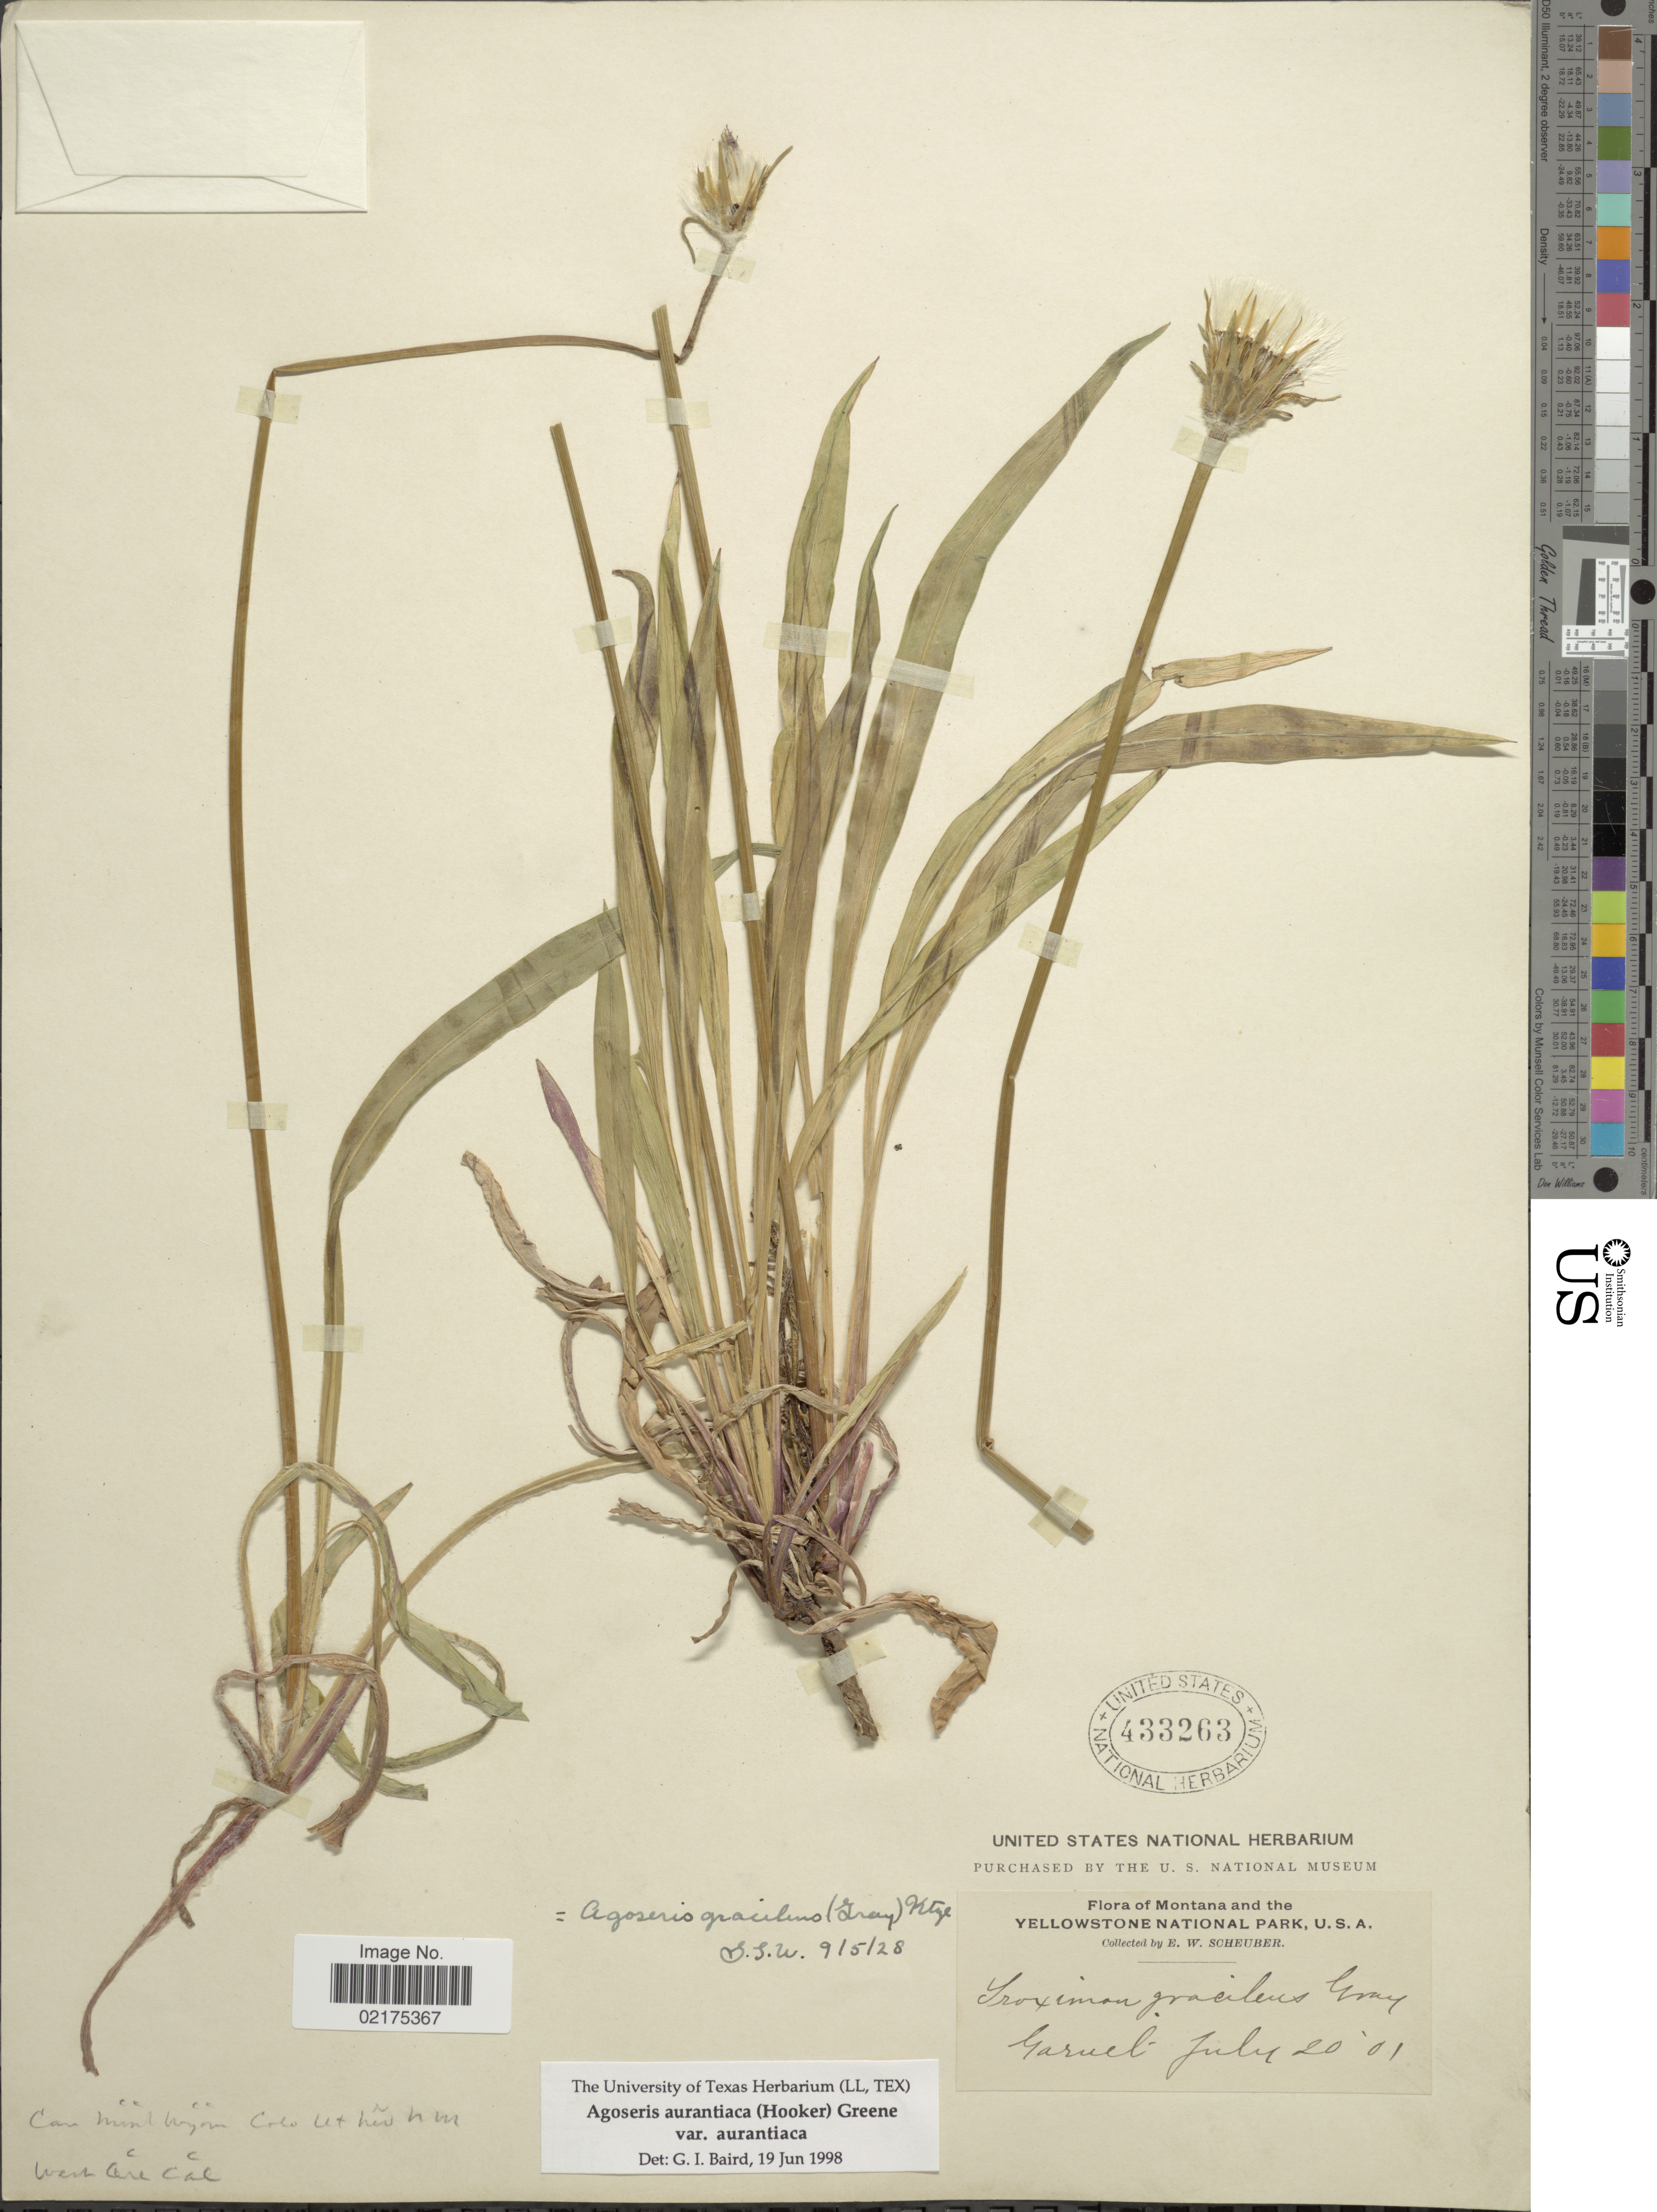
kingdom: Plantae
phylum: Tracheophyta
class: Magnoliopsida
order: Asterales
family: Asteraceae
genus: Agoseris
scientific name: Agoseris aurantiaca var. aurantiaca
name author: (Hook.) Greene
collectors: E. Scheuber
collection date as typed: Transcribed d/m/y: 20/7/01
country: United States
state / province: Montana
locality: Yellowstone National Park, Garnet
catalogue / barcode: US 433263